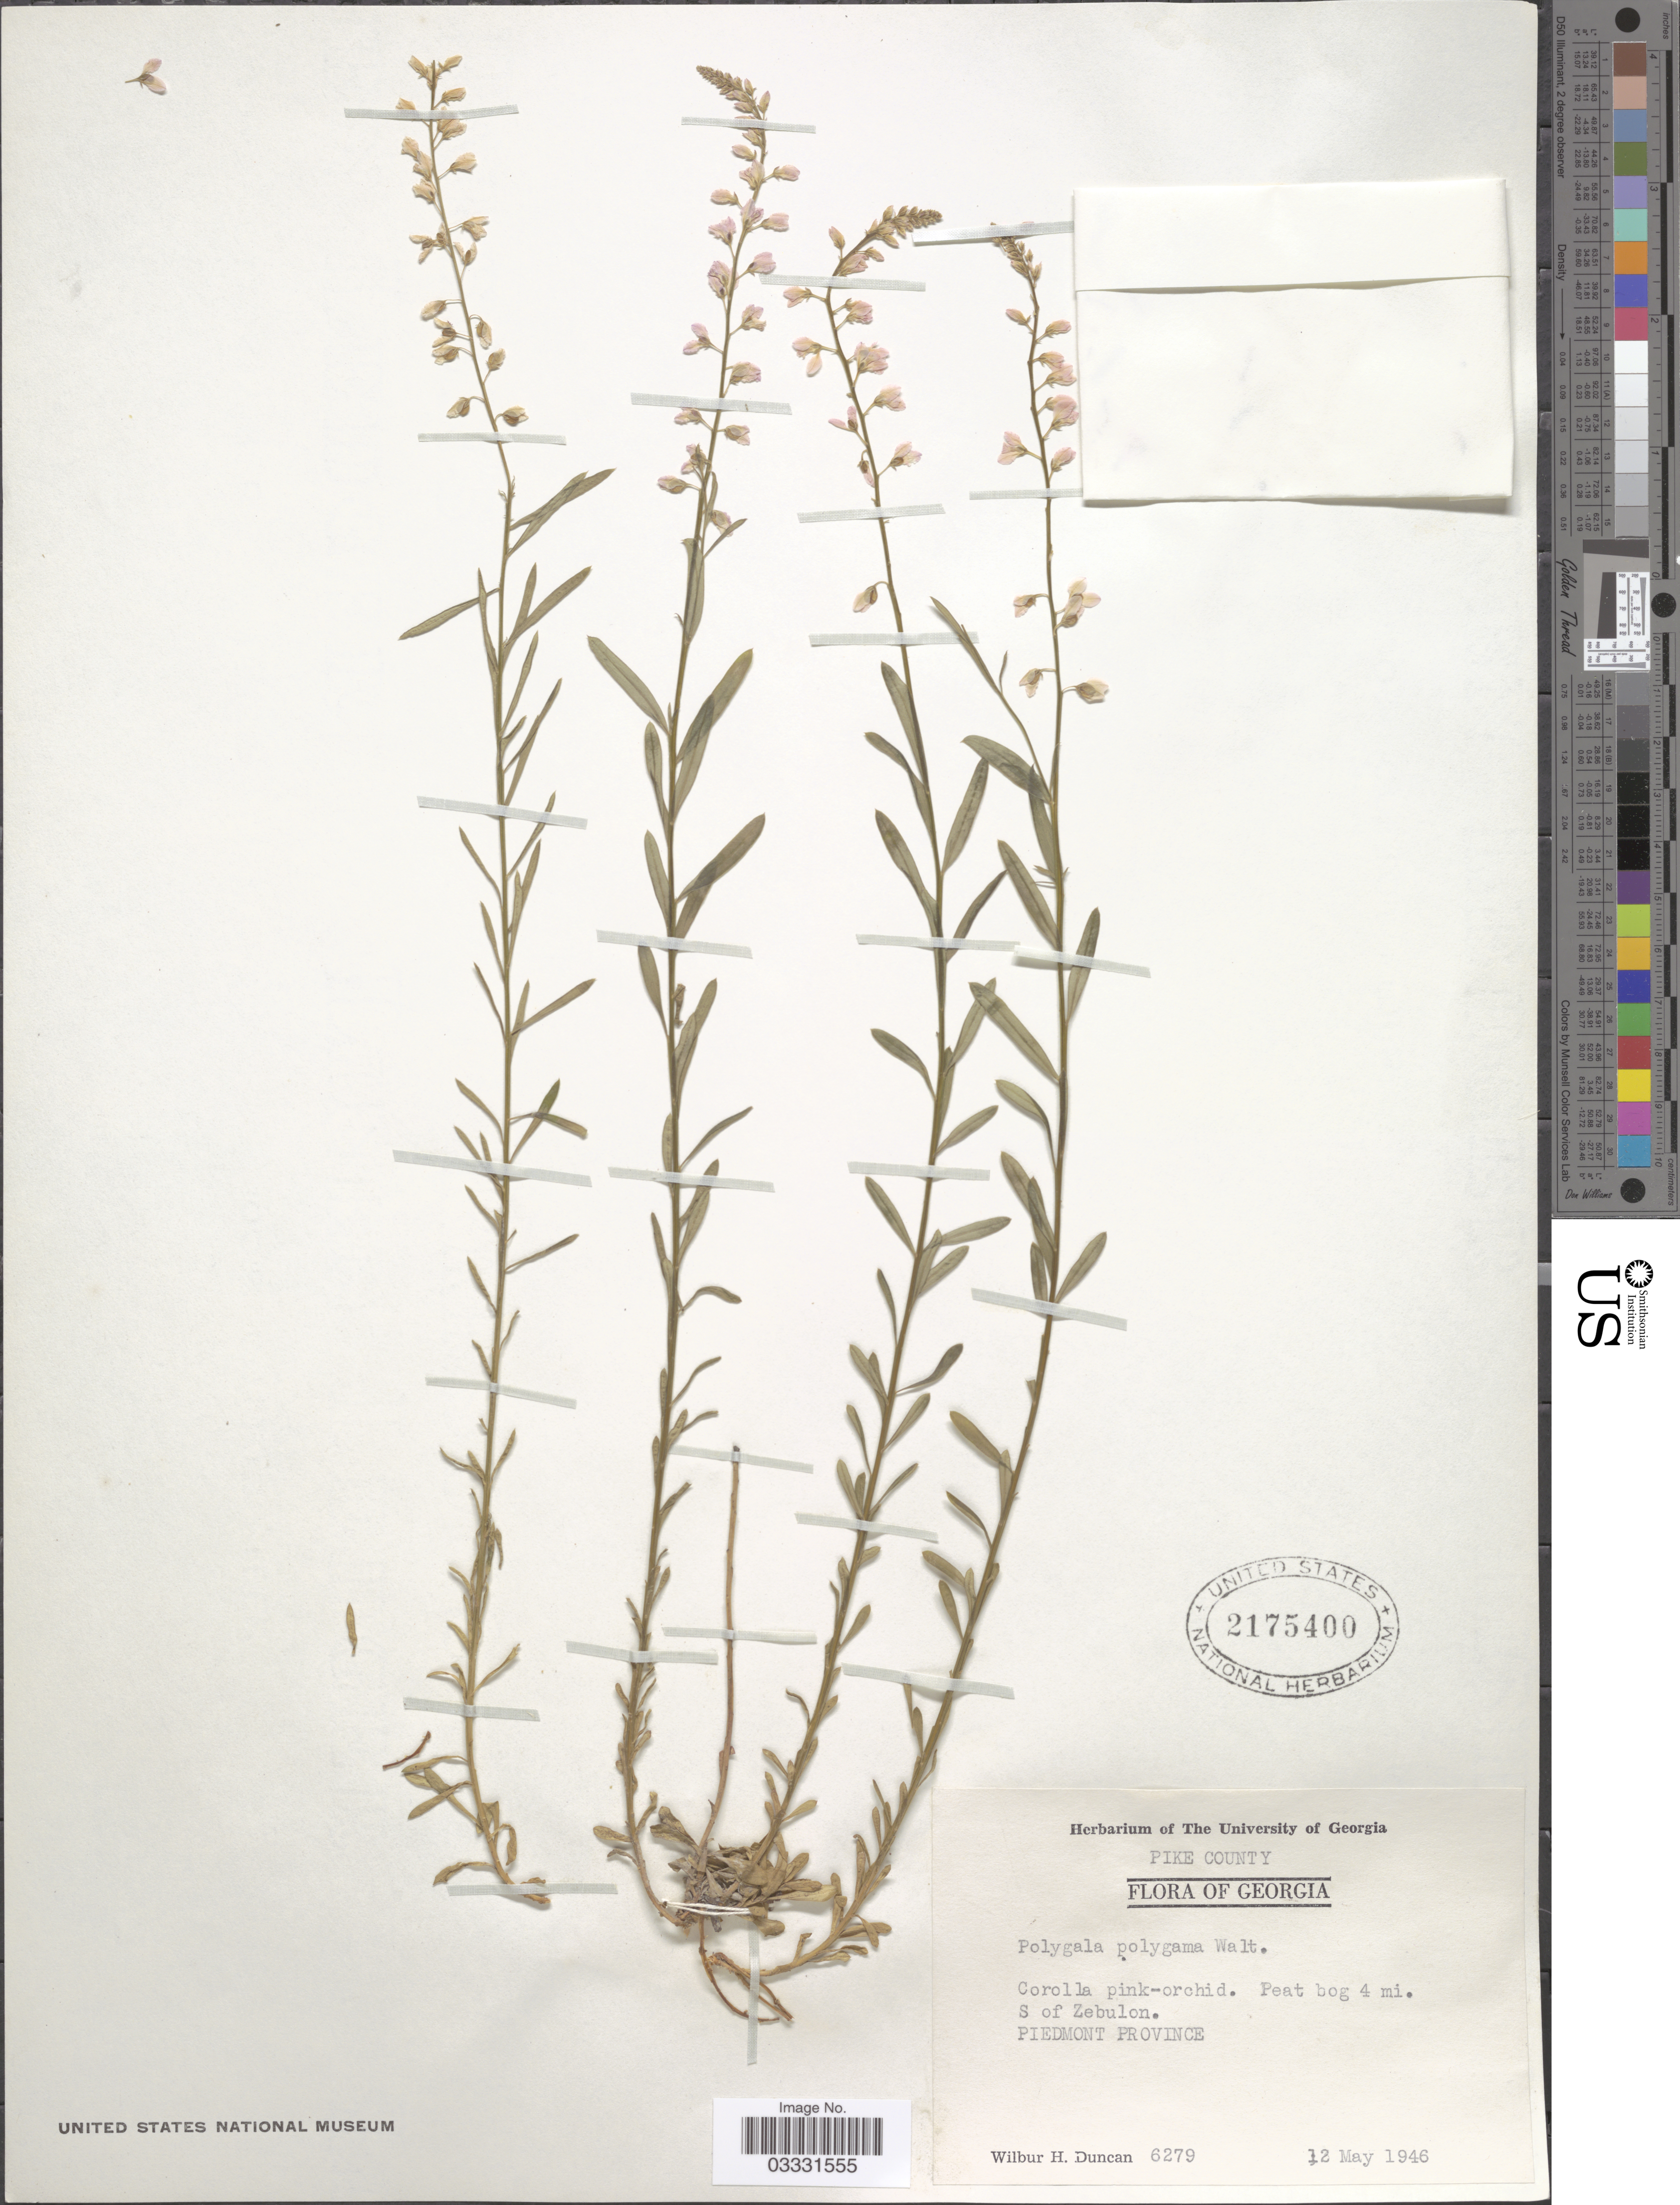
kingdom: Plantae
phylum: Tracheophyta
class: Magnoliopsida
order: Fabales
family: Polygalaceae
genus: Polygala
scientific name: Polygala polygama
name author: Walter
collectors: W. H. Duncan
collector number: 6279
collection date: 1946-05-12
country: United States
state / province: Georgia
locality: Pike County. Peat bog 4 mi. S of Zebulon. Piedmont Province.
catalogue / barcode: US 2175400